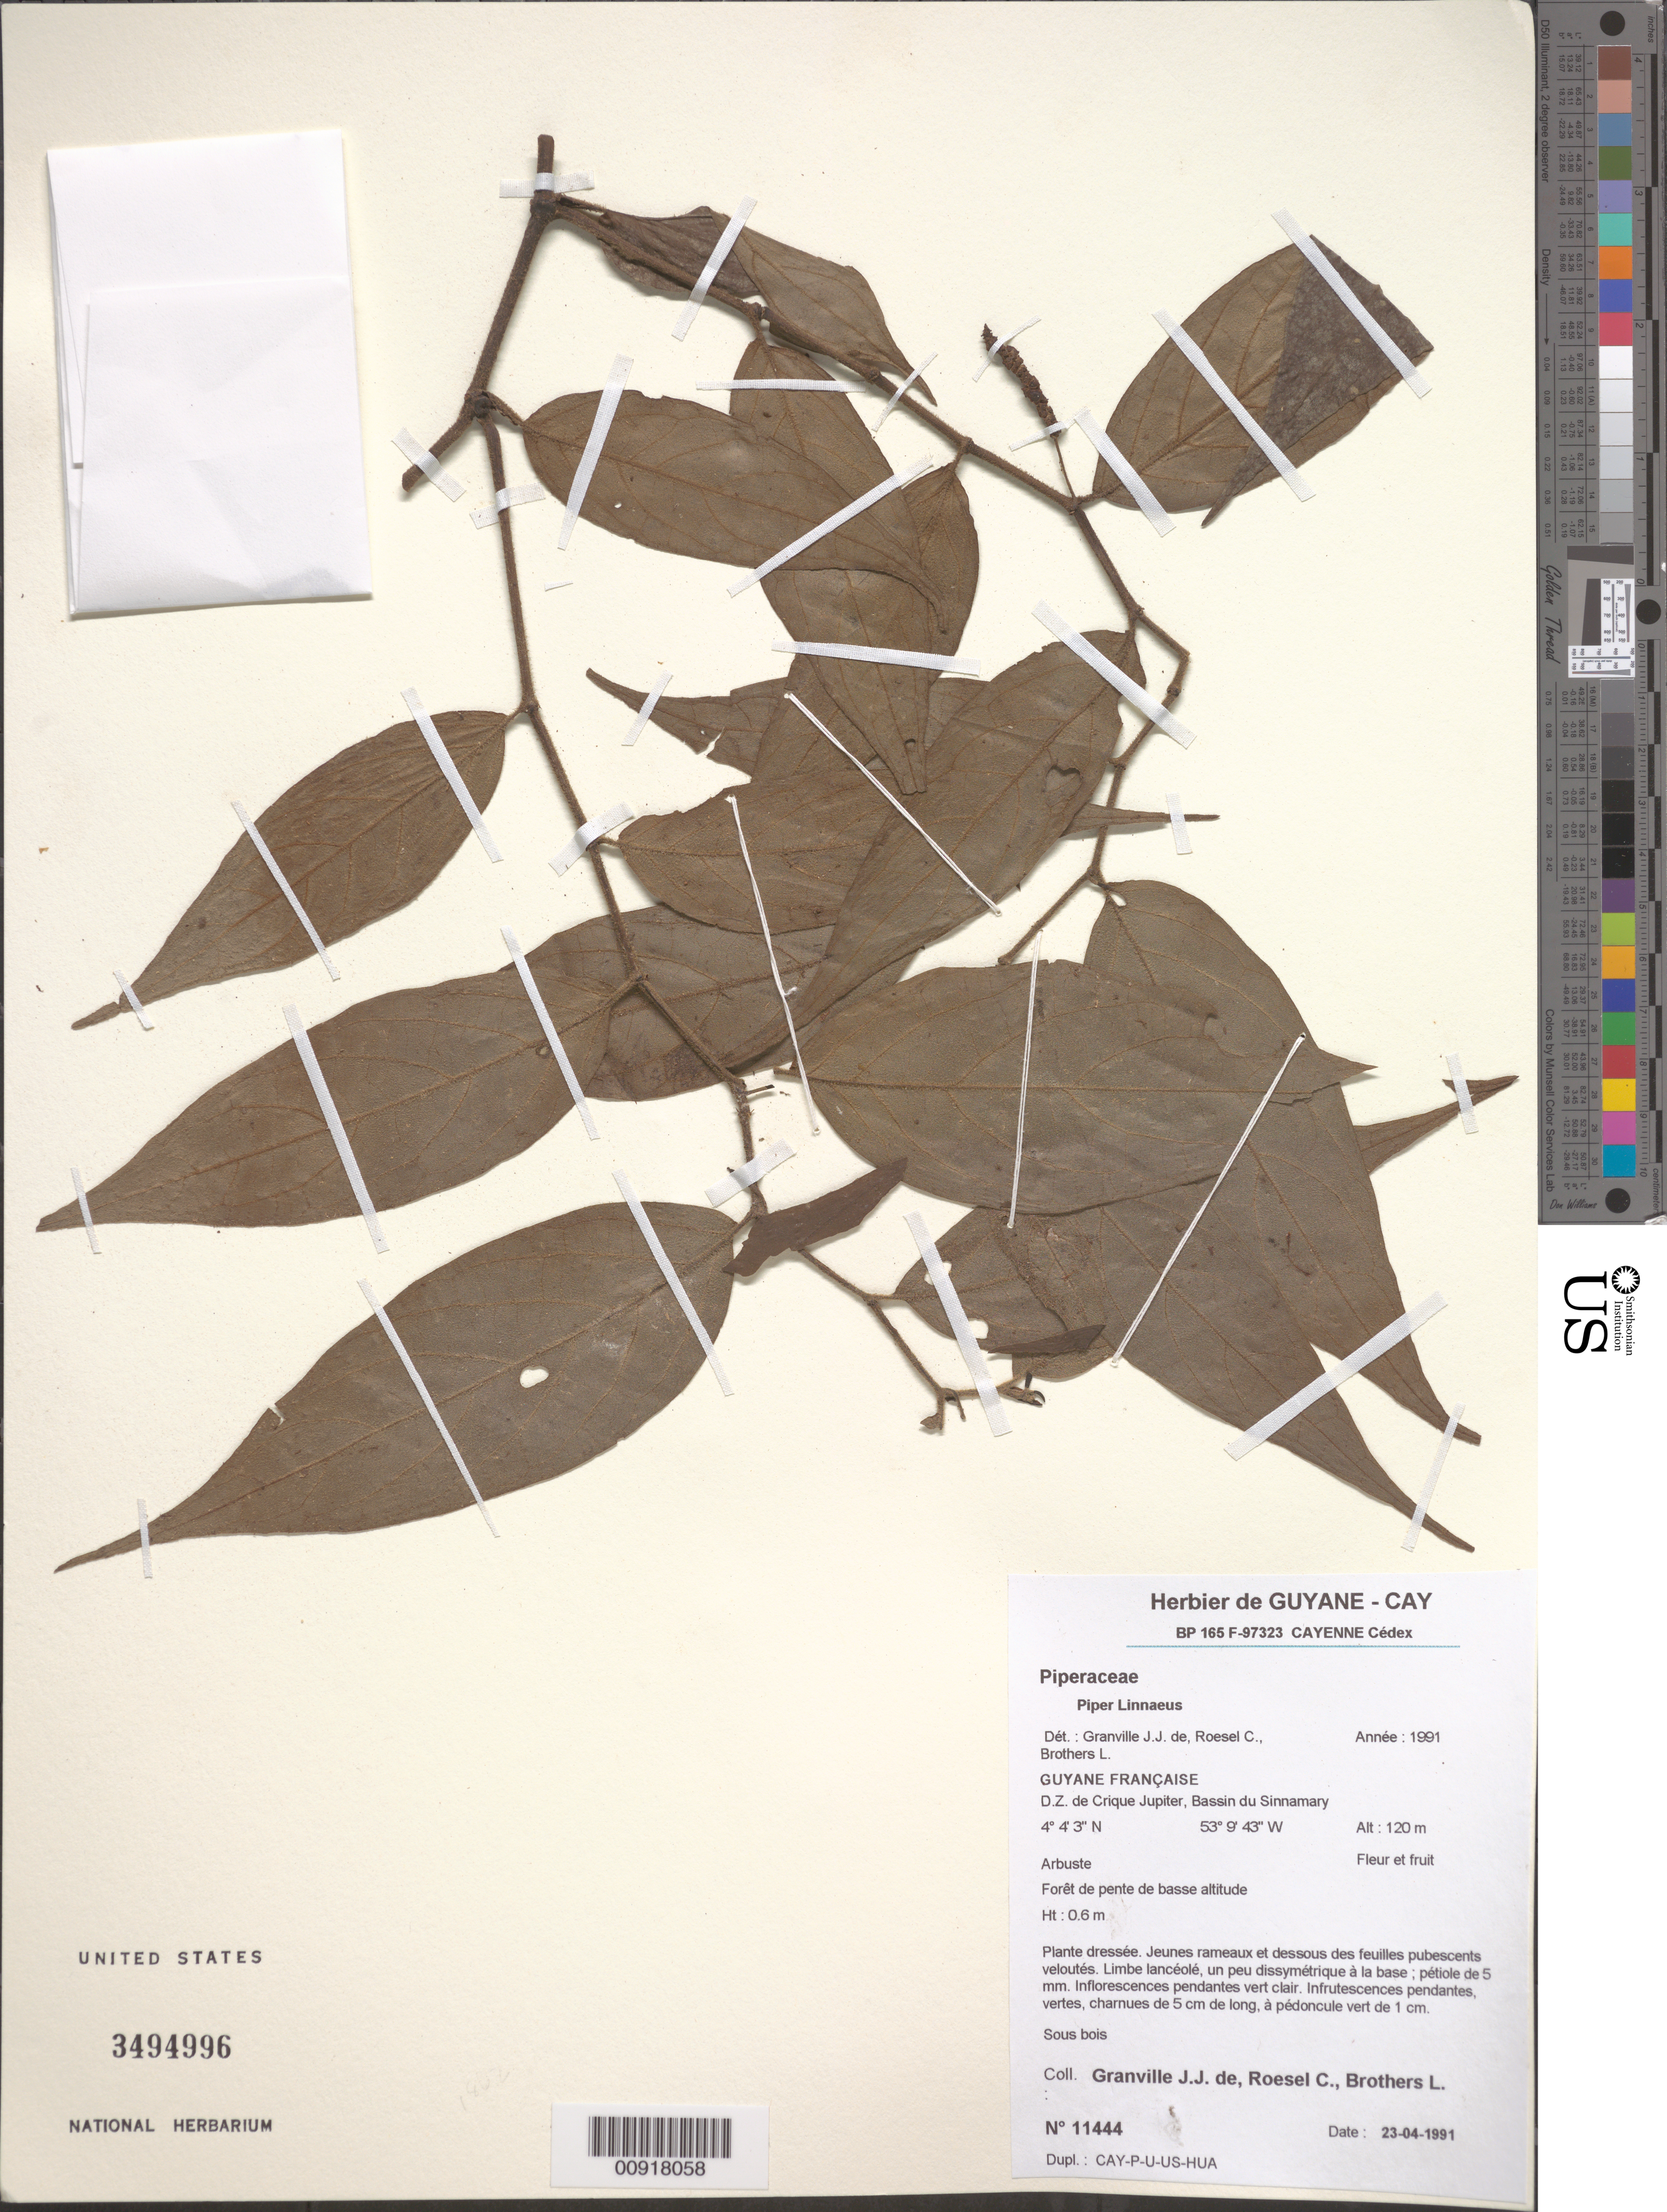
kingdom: Plantae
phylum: Tracheophyta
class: Magnoliopsida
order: Piperales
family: Piperaceae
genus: Piper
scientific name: Piper sp.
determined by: Granville, J. J.; Roesel, C. S.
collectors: J.-J. de Granville, C. S. Roesel & L. Brothers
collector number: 11444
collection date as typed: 23-Apr-91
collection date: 1991-04-23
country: French Guiana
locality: D.Z. de Crique Jupiter, Bassin du Sinnamary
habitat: Forêt de pente de basse altitude; sous bois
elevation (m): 120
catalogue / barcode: US 3494996